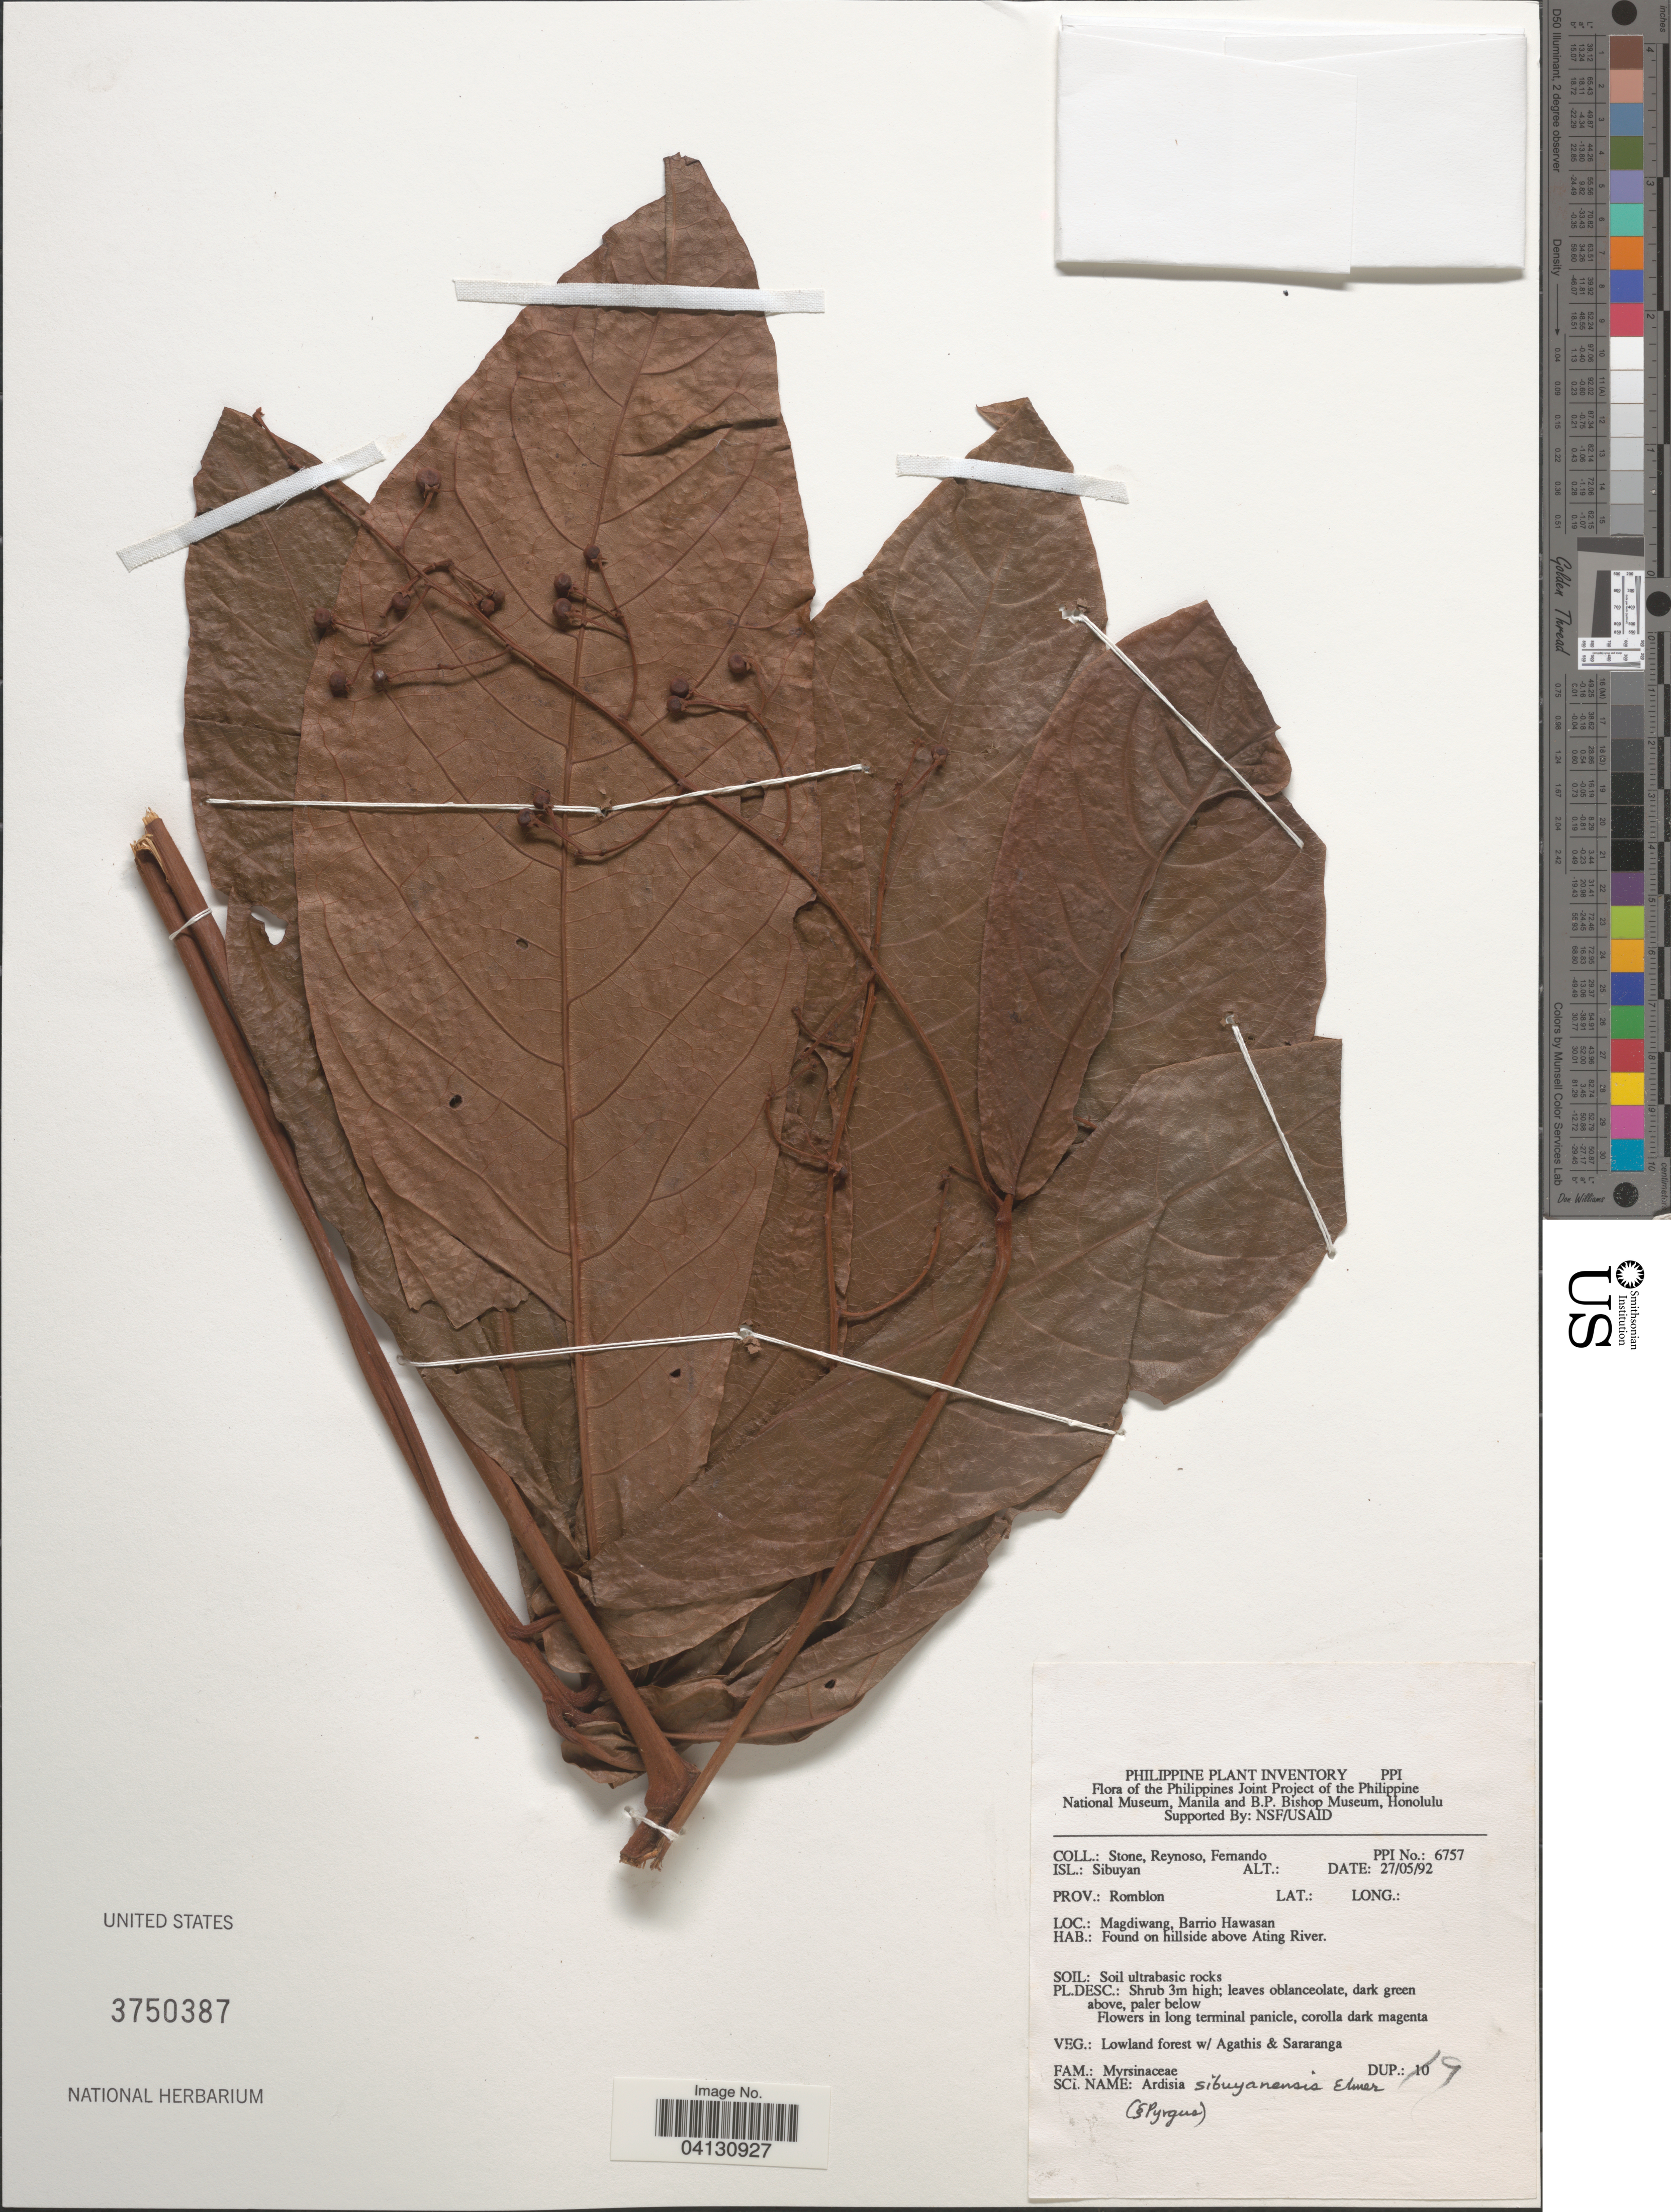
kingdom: Plantae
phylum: Tracheophyta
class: Magnoliopsida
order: Ericales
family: Primulaceae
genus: Ardisia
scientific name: Ardisia sibuyanensis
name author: Elmer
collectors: -. Stone, E. Reynoso & -- Fernando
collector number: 6757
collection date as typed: Transcribed d/m/y: 27/5/92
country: Philippines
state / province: Western Visayas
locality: Isl.: Sibuyan. Prov.: Romblon. Magdiwang, Barrio Hawasan. Found on hillside above Ating River.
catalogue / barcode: US 3750387